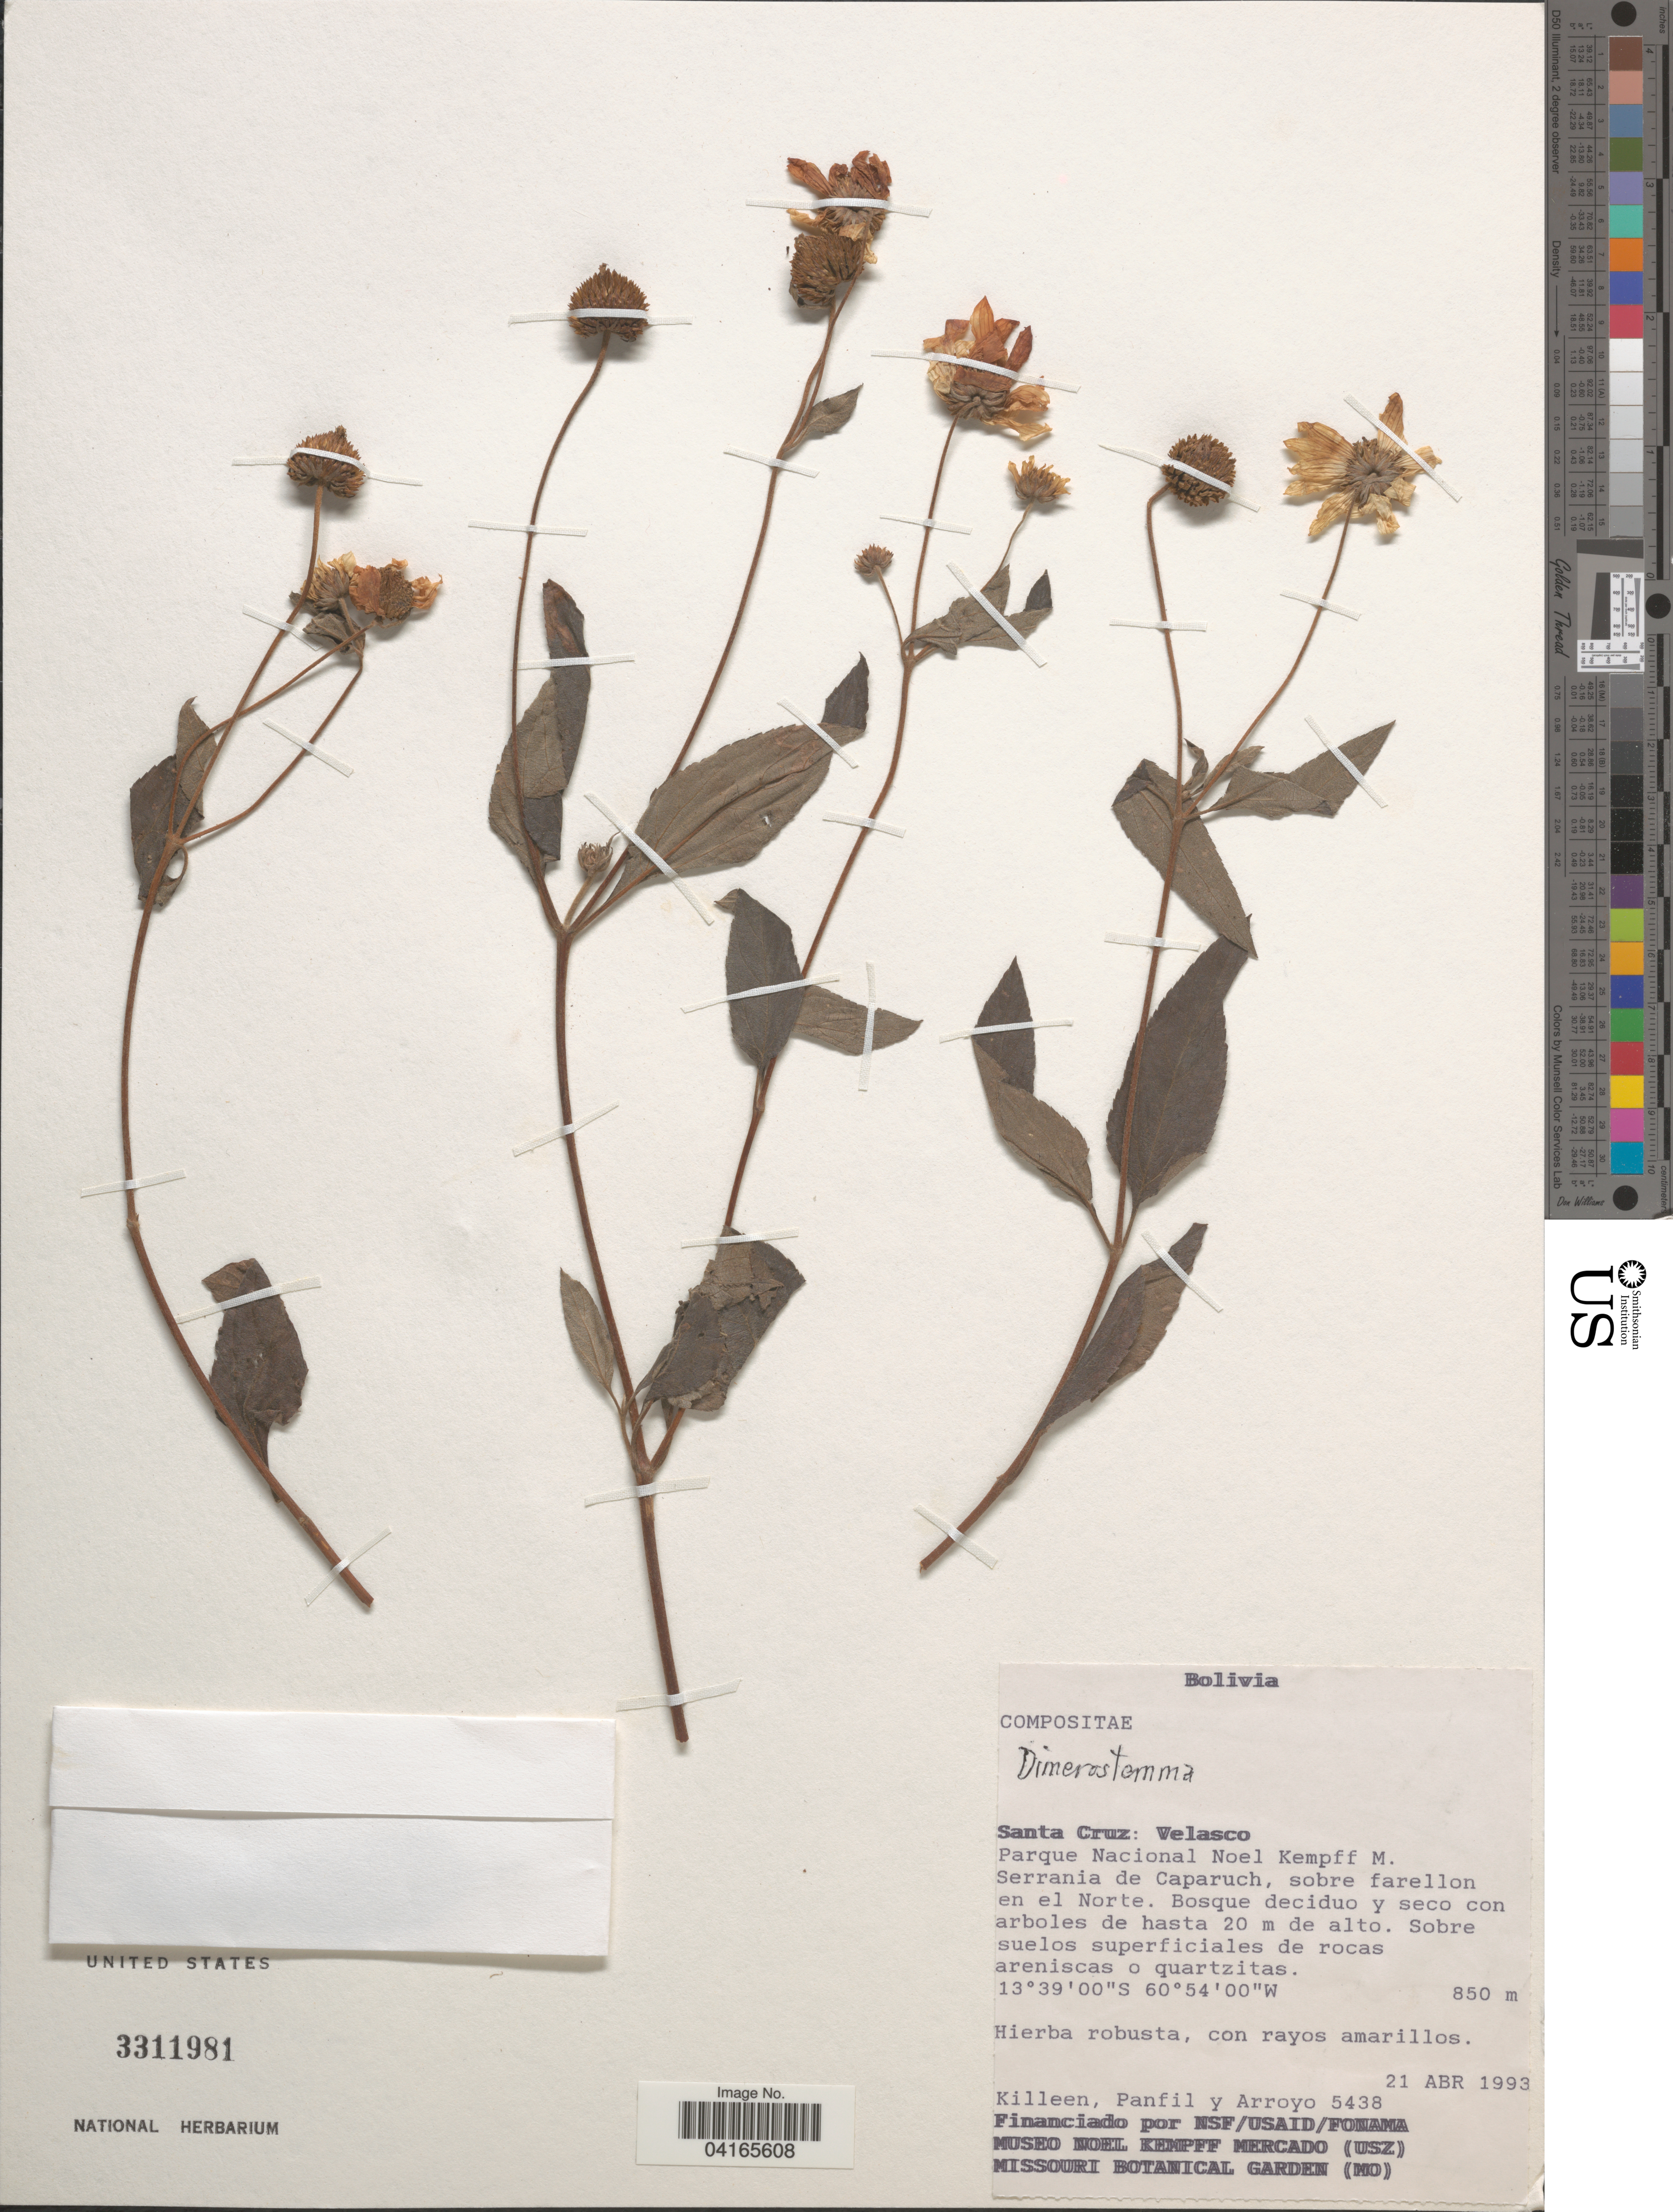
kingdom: Plantae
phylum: Tracheophyta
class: Magnoliopsida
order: Asterales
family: Asteraceae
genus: Dimerostemma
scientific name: Dimerostemma sp.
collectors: Killeen, --, -- Panfil & Arroyo, --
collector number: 5438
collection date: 1993-04-21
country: Bolivia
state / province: Santa Cruz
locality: Velasco. Parque Nacional Noel Kempff M. Serrania de Caparuch, sobre farellon en el Norte.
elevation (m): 850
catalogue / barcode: US 3311981